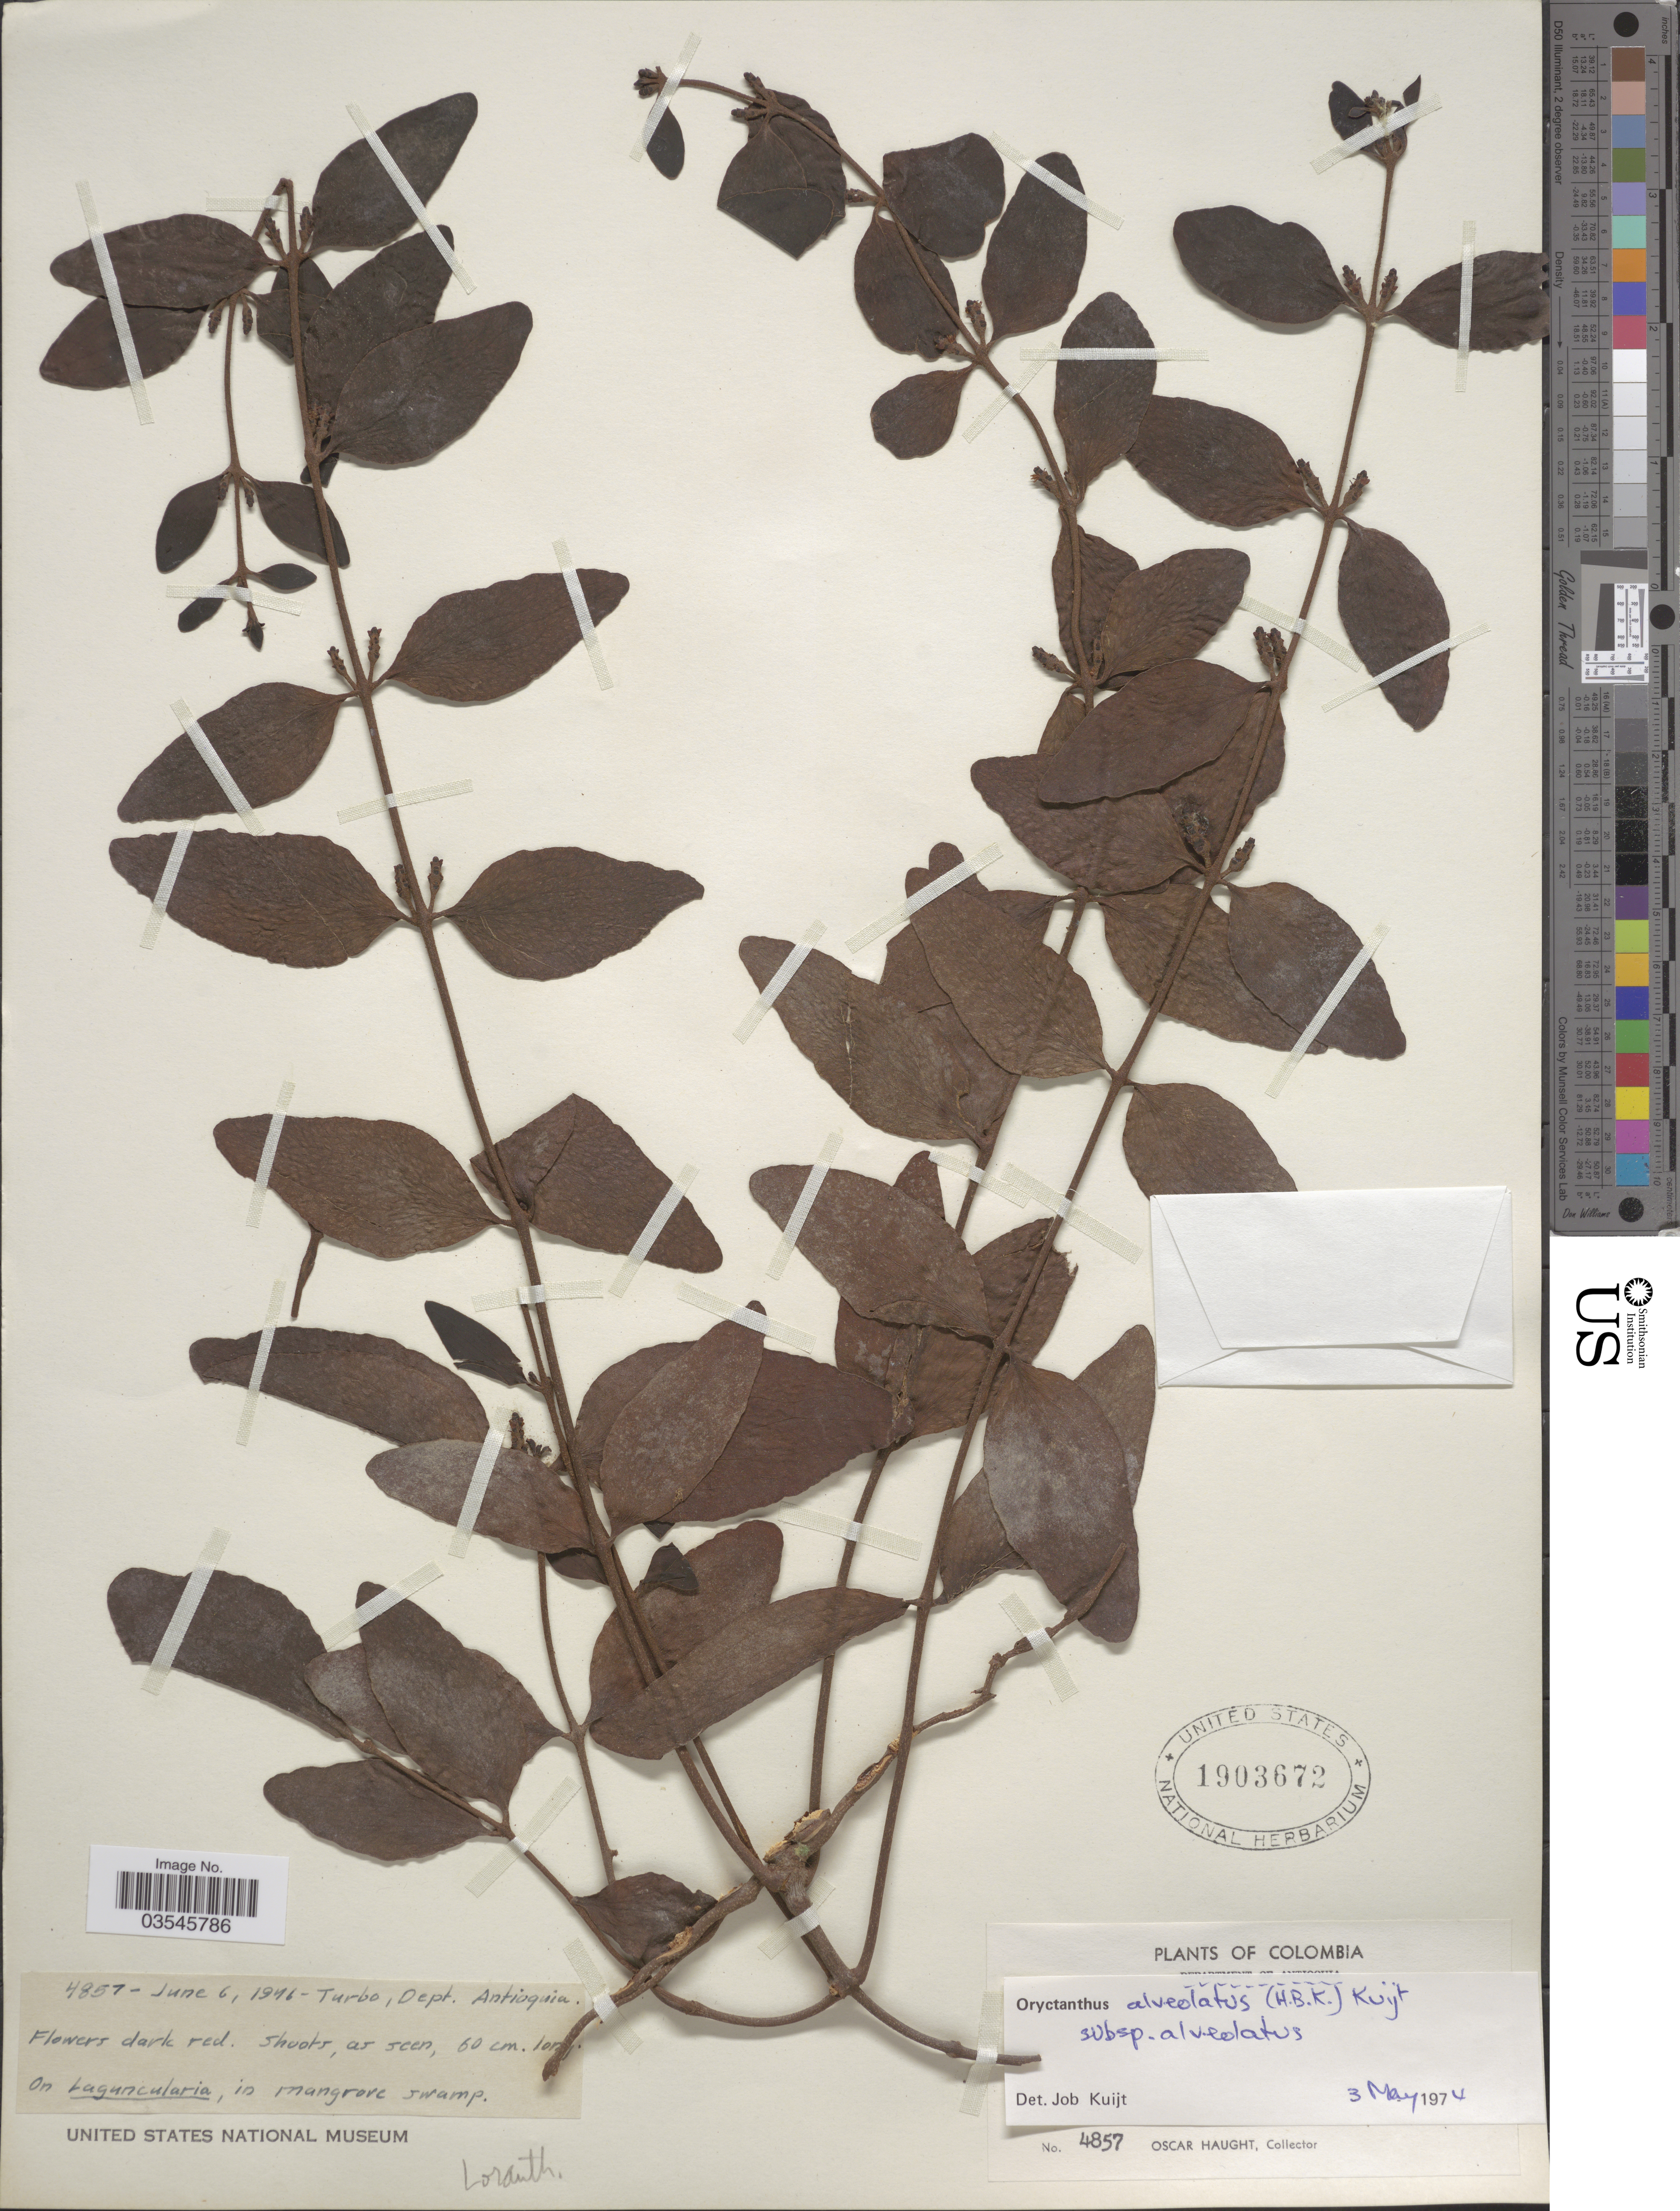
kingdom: Plantae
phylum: Tracheophyta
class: Magnoliopsida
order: Santalales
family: Loranthaceae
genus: Oryctanthus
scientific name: Oryctanthus alveolatus subsp. alveolatus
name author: (Kunth) Kuijt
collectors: O. Haught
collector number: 4857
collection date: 1946-06-06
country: Colombia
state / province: Antioquia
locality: Turbo, Dept. Antioquia.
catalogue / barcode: US 1903672